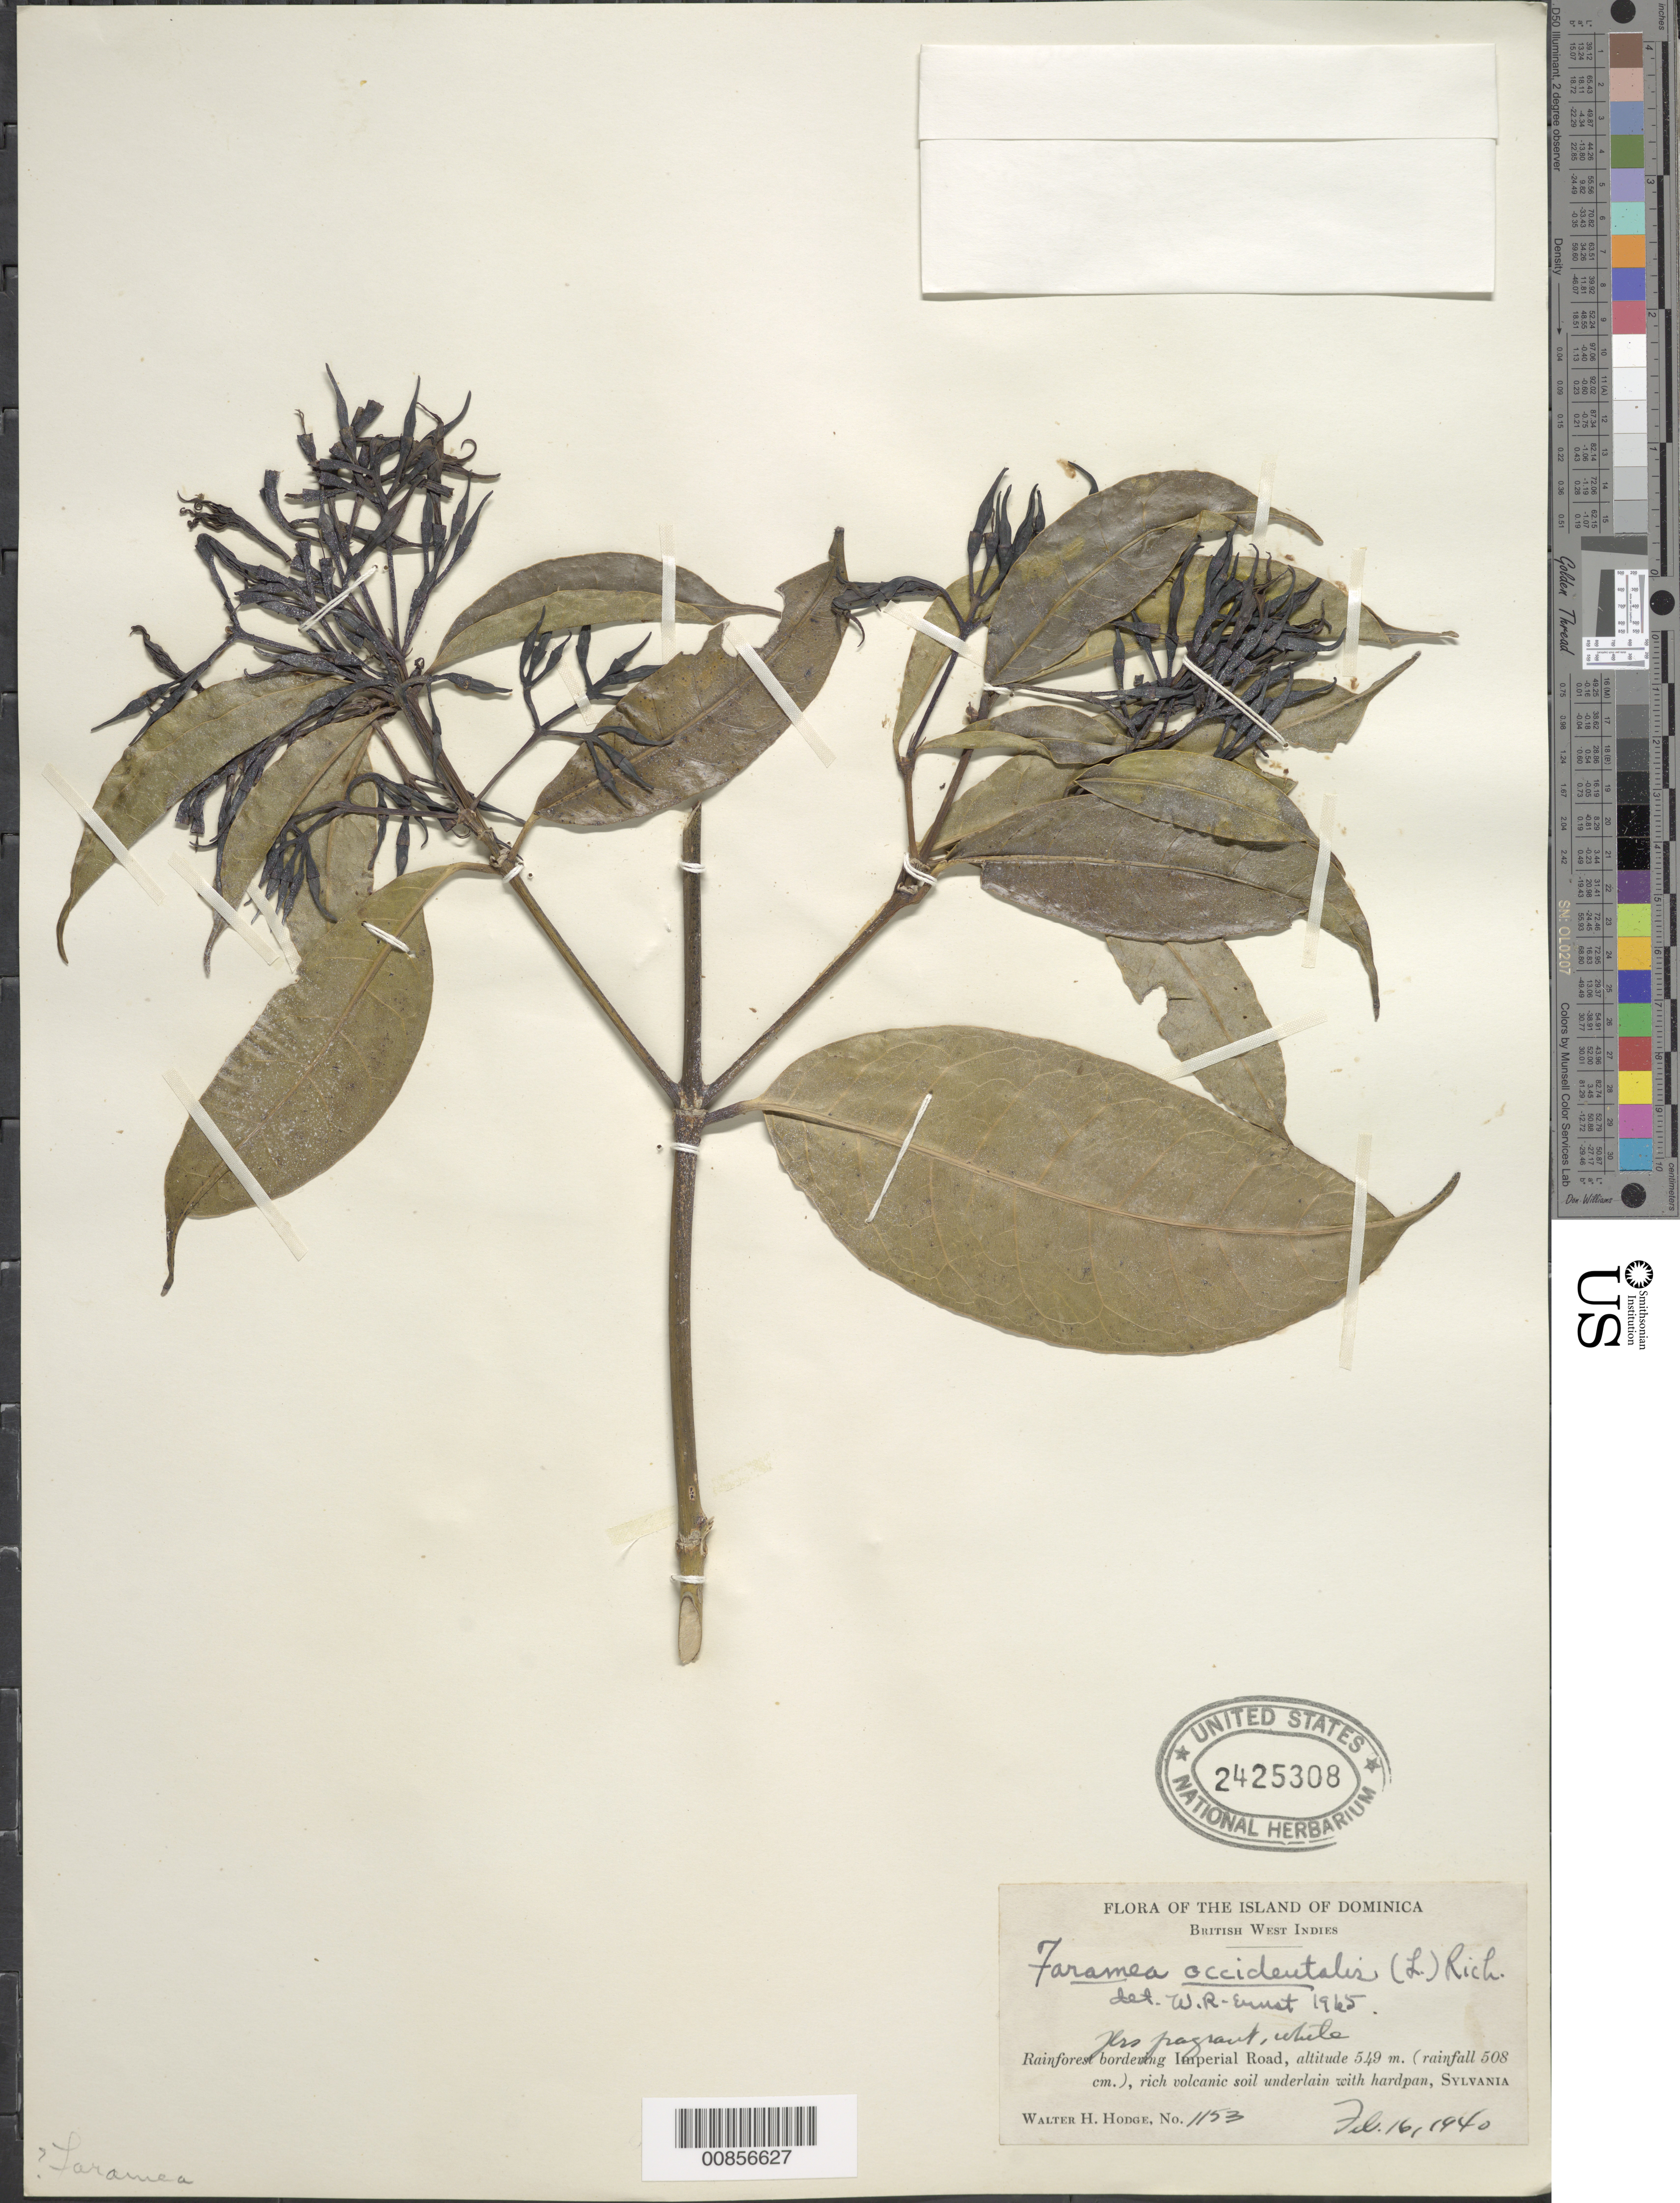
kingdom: Plantae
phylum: Tracheophyta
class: Magnoliopsida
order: Gentianales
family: Rubiaceae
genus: Faramea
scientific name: Faramea occidentalis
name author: (L.) A. Rich.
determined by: Ernst, W. R., (US), NMNH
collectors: W. Hodge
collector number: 1153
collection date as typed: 16 Feb 1940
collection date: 1940-02-16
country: Dominica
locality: Sylvania. Bordering Imperial Road.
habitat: Rainforest bordering road (rainfall 508 cm.), rich volcanic soil underlain with hardpan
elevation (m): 549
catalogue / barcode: US 2425308